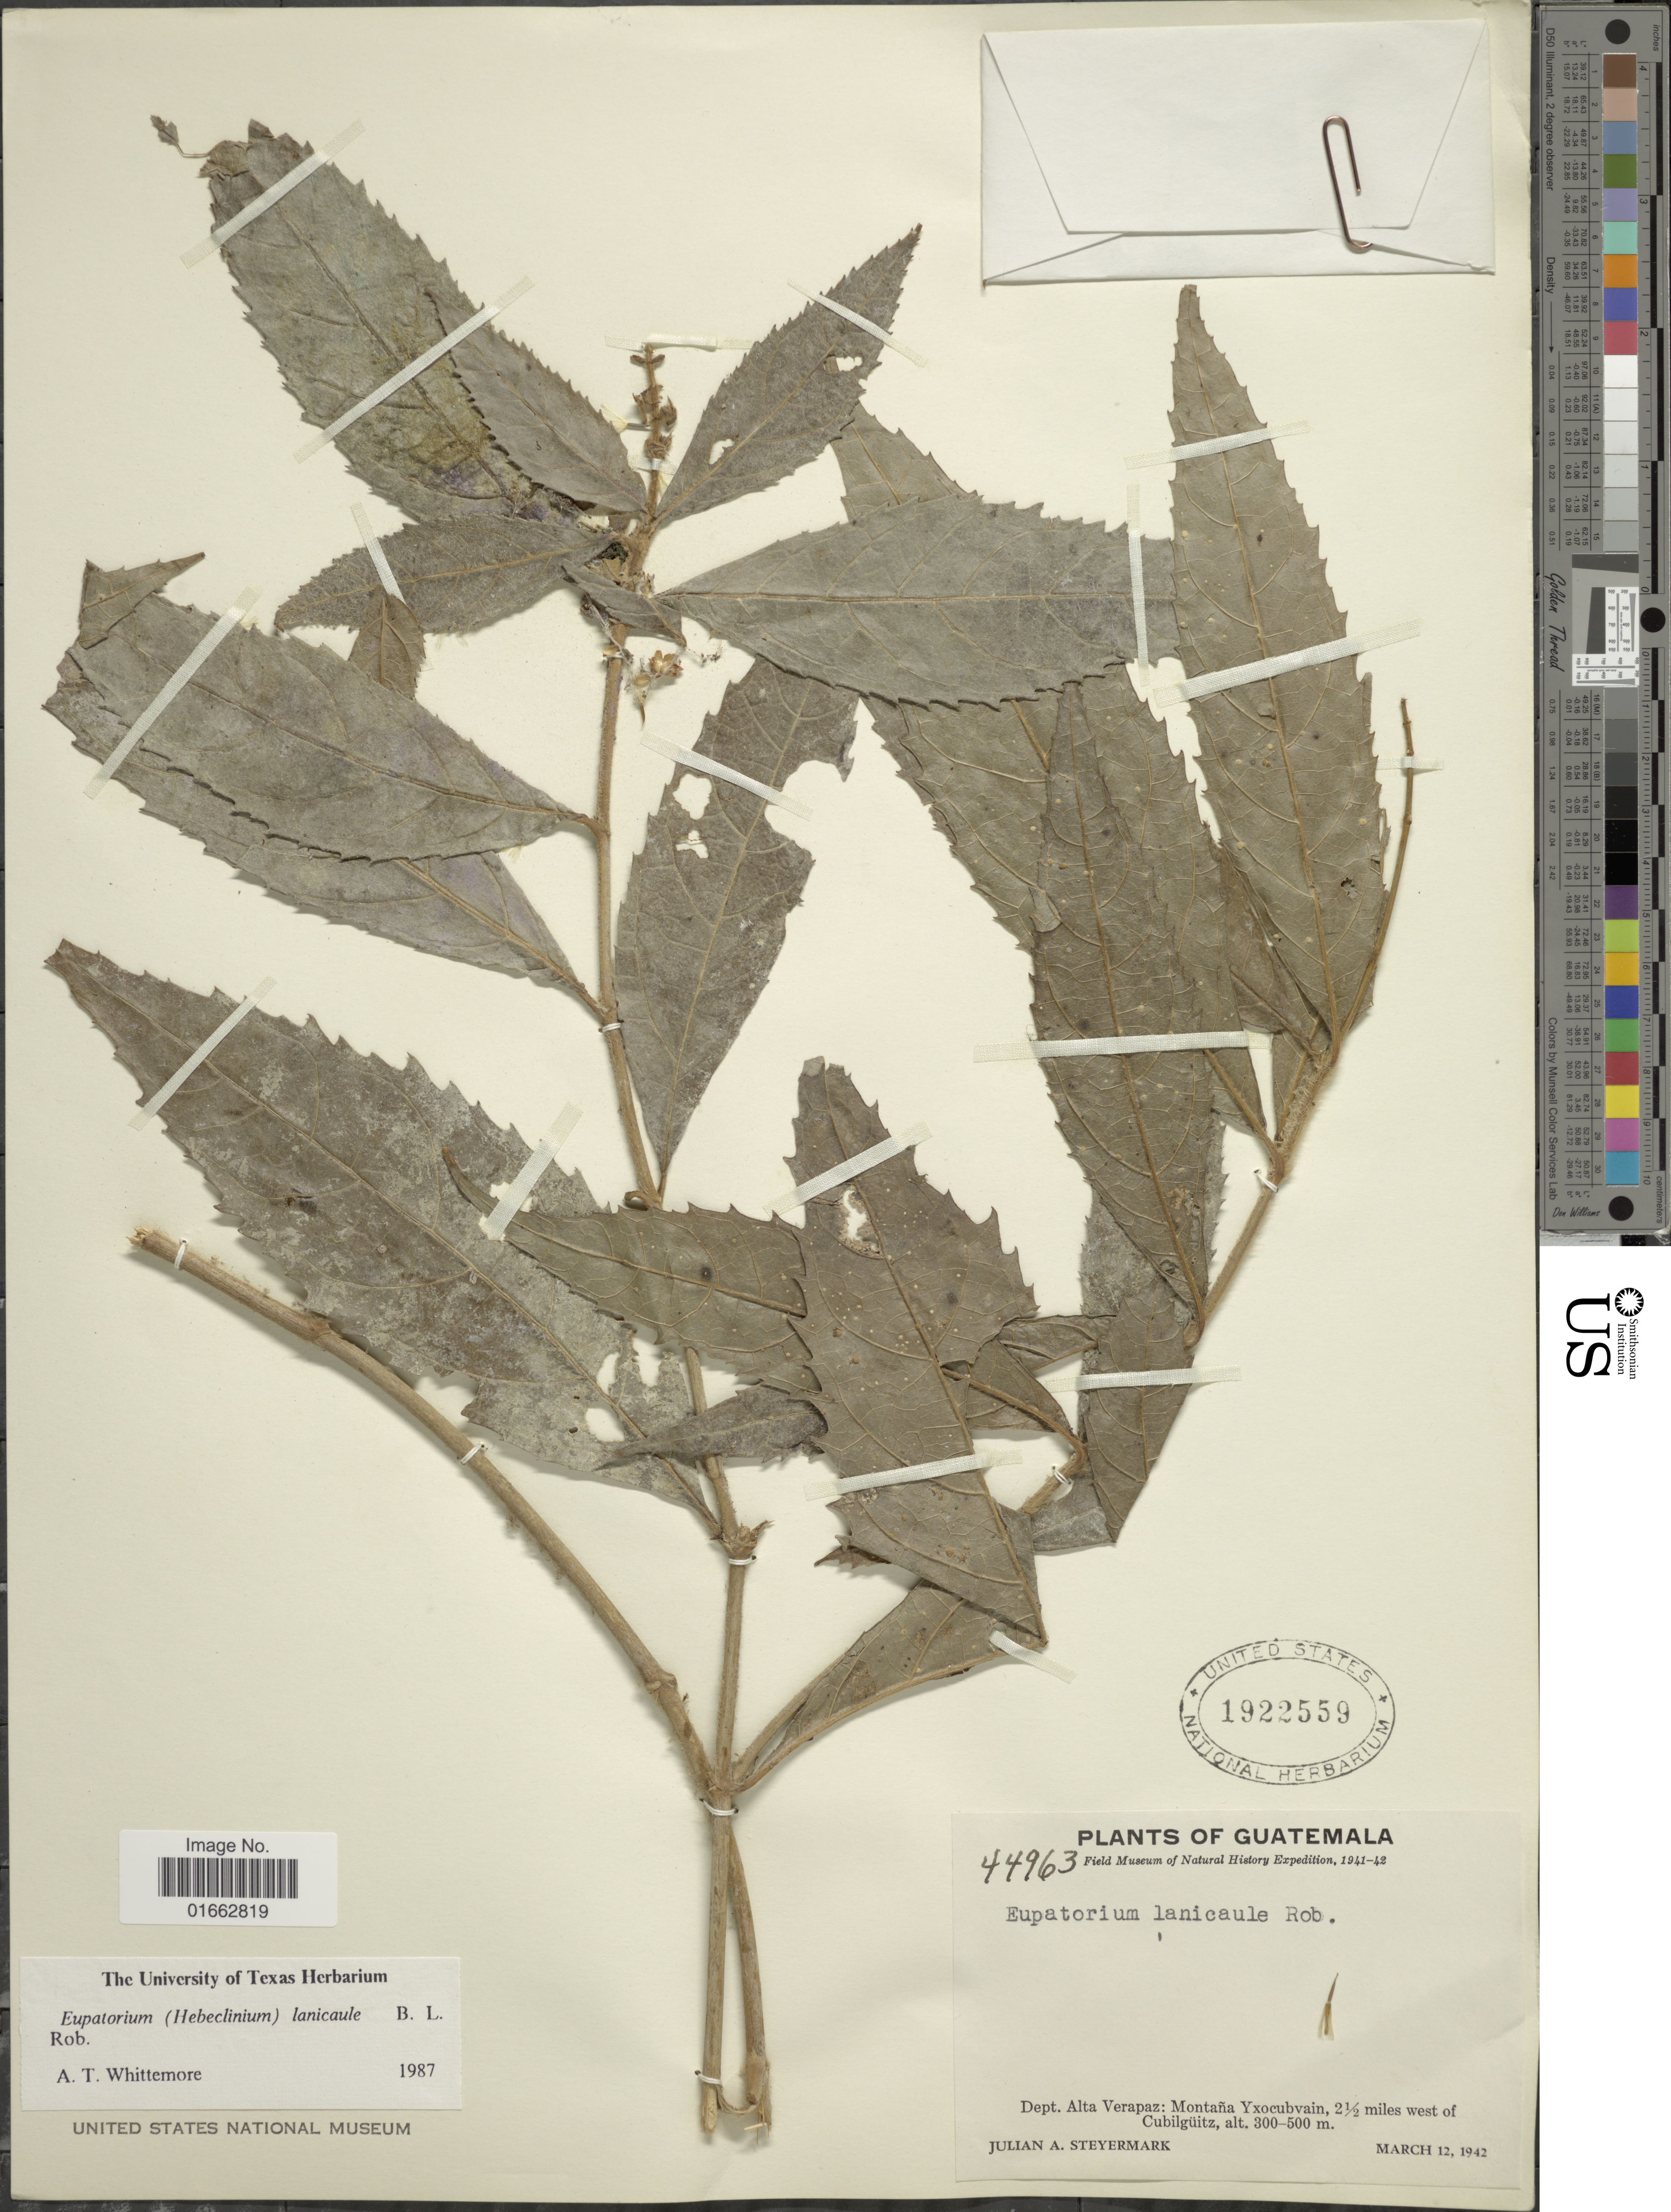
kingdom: Plantae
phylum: Tracheophyta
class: Magnoliopsida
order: Asterales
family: Asteraceae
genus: Critonia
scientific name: Critonia lanicaulis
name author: (B.L. Rob.) R.M. King & H. Rob.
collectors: J. Steyermark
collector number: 44963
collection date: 1942-03-12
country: Guatemala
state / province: Alta Verapaz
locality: Montaña Yxocubvain, 2½ miles west of Cubilgüitz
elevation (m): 300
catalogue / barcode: US 1922559